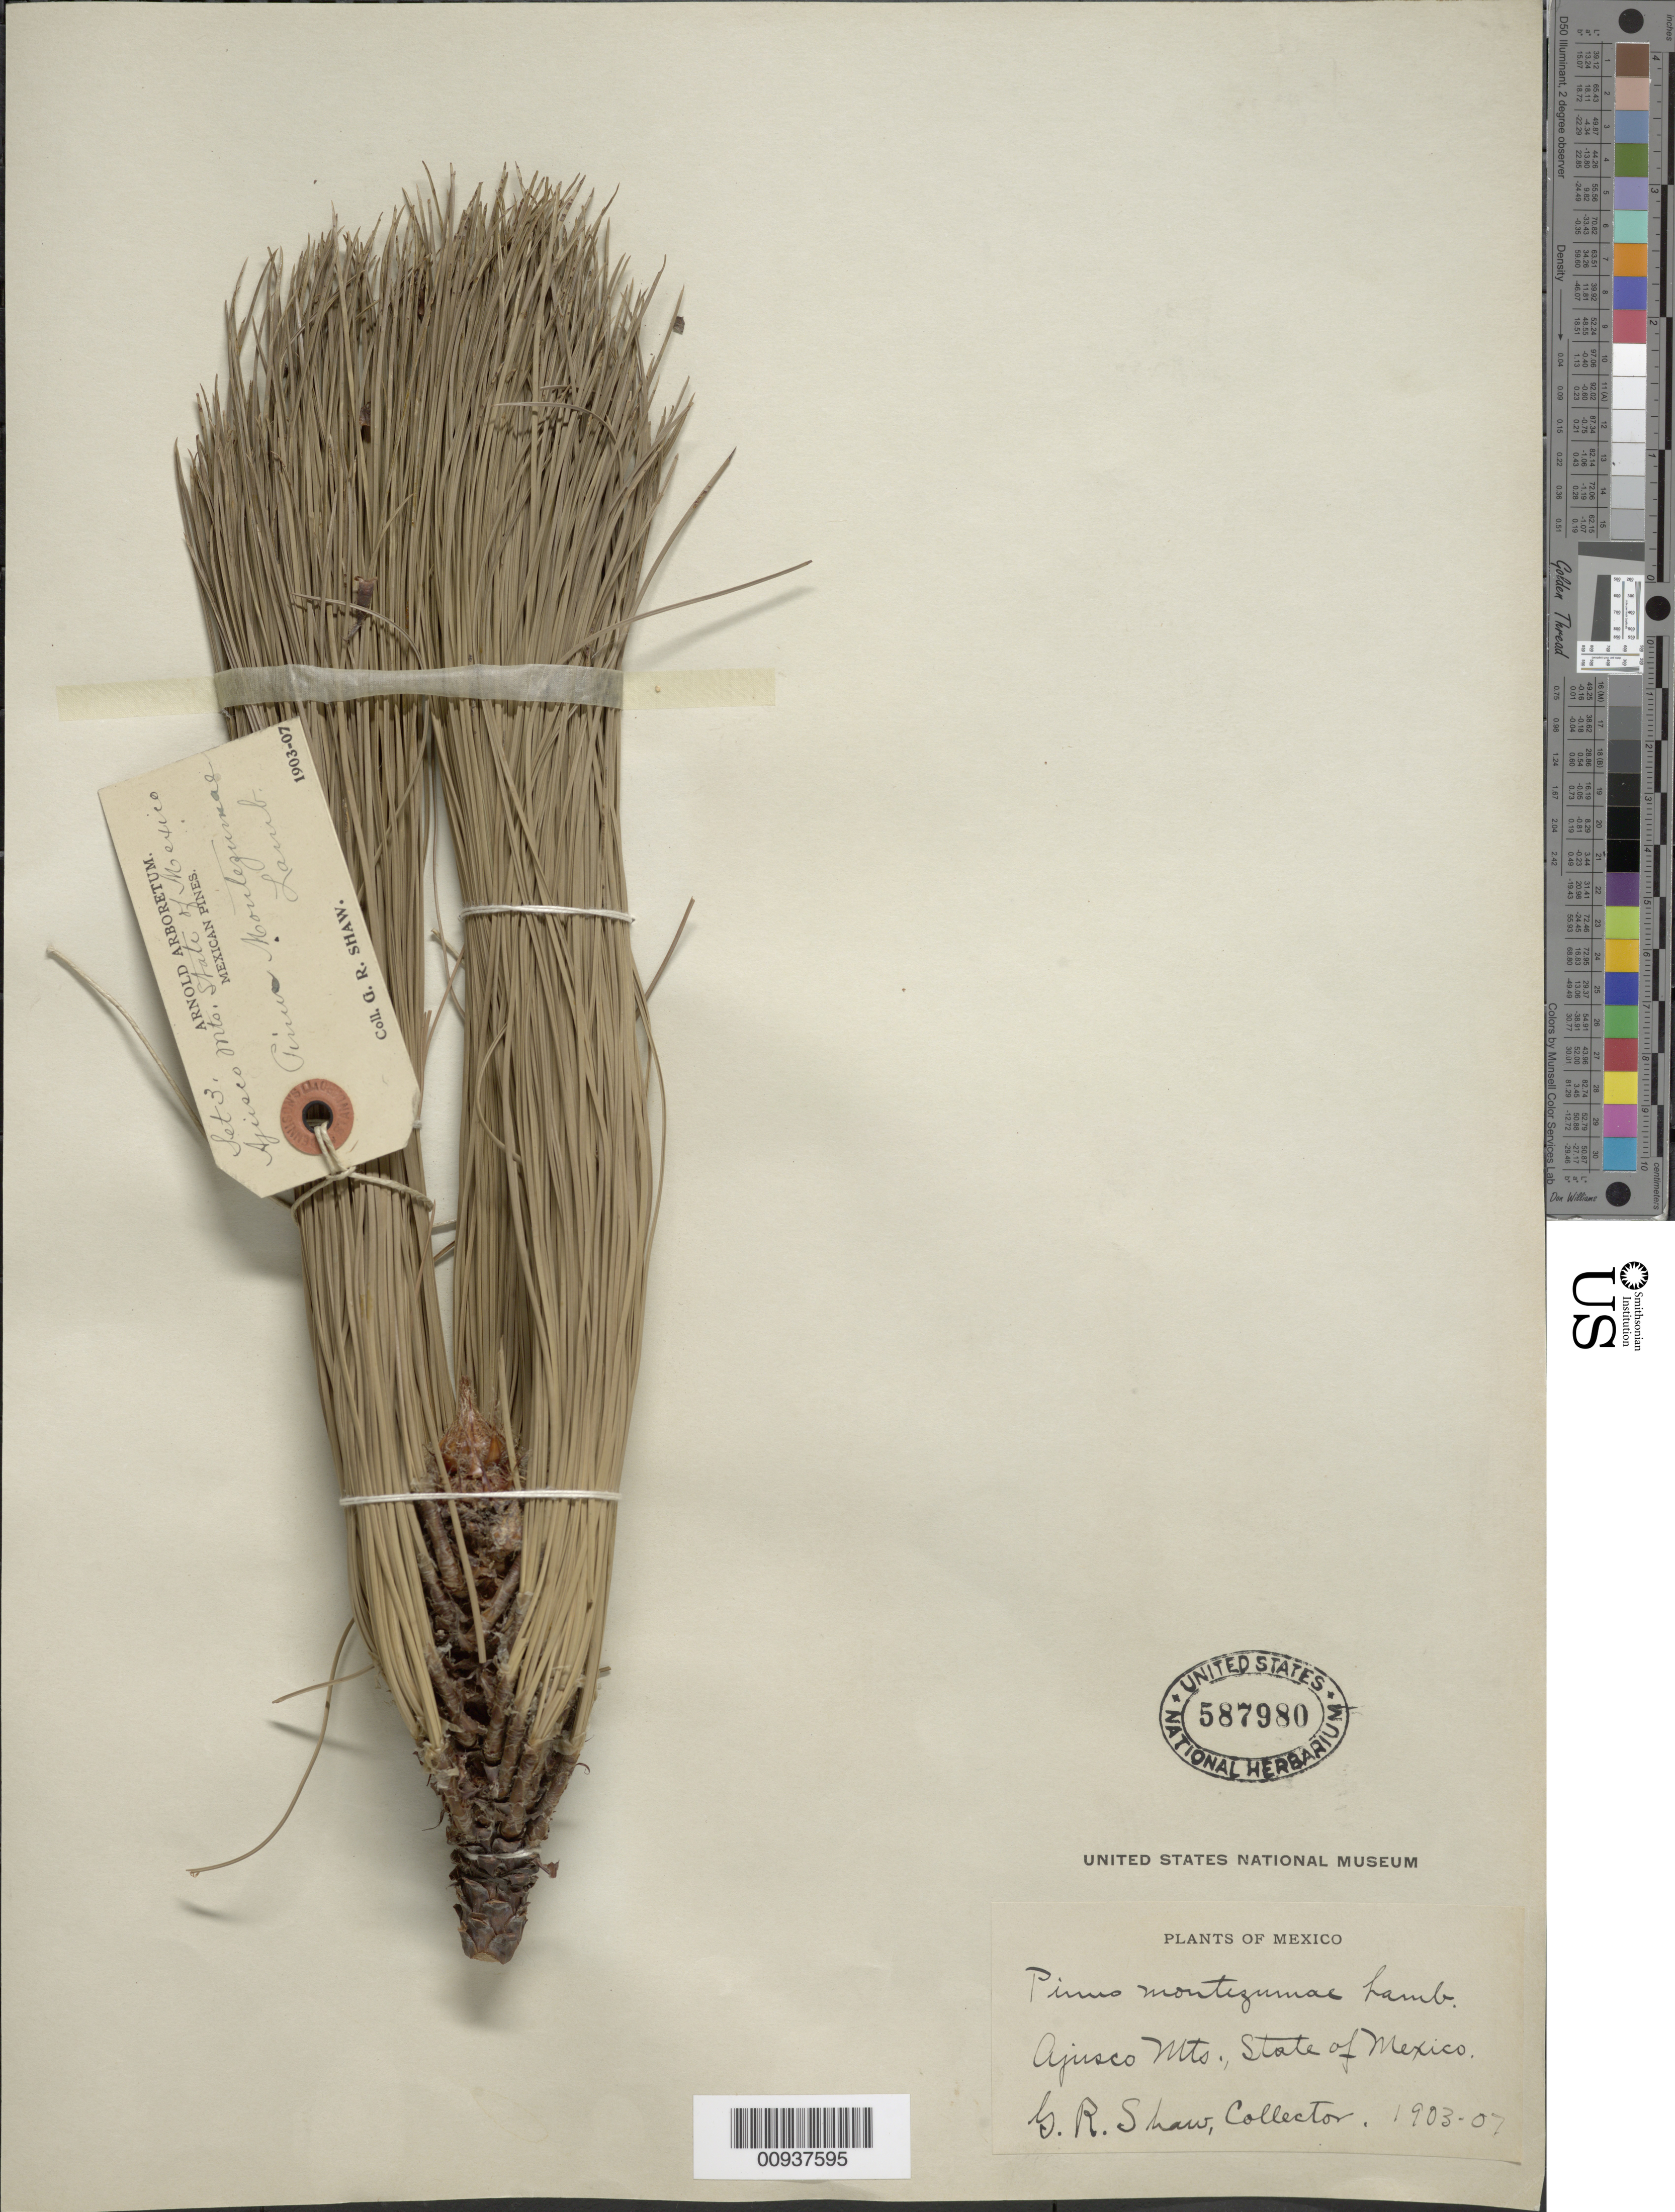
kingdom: Plantae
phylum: Tracheophyta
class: Pinopsida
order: Pinales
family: Pinaceae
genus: Pinus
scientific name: Pinus montezumae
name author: Lamb.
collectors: G. R. Shaw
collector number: Set 3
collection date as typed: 1903 to -- --- 1907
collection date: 1903/1907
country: Mexico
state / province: México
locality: Ajusco Mts.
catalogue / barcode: US 587980